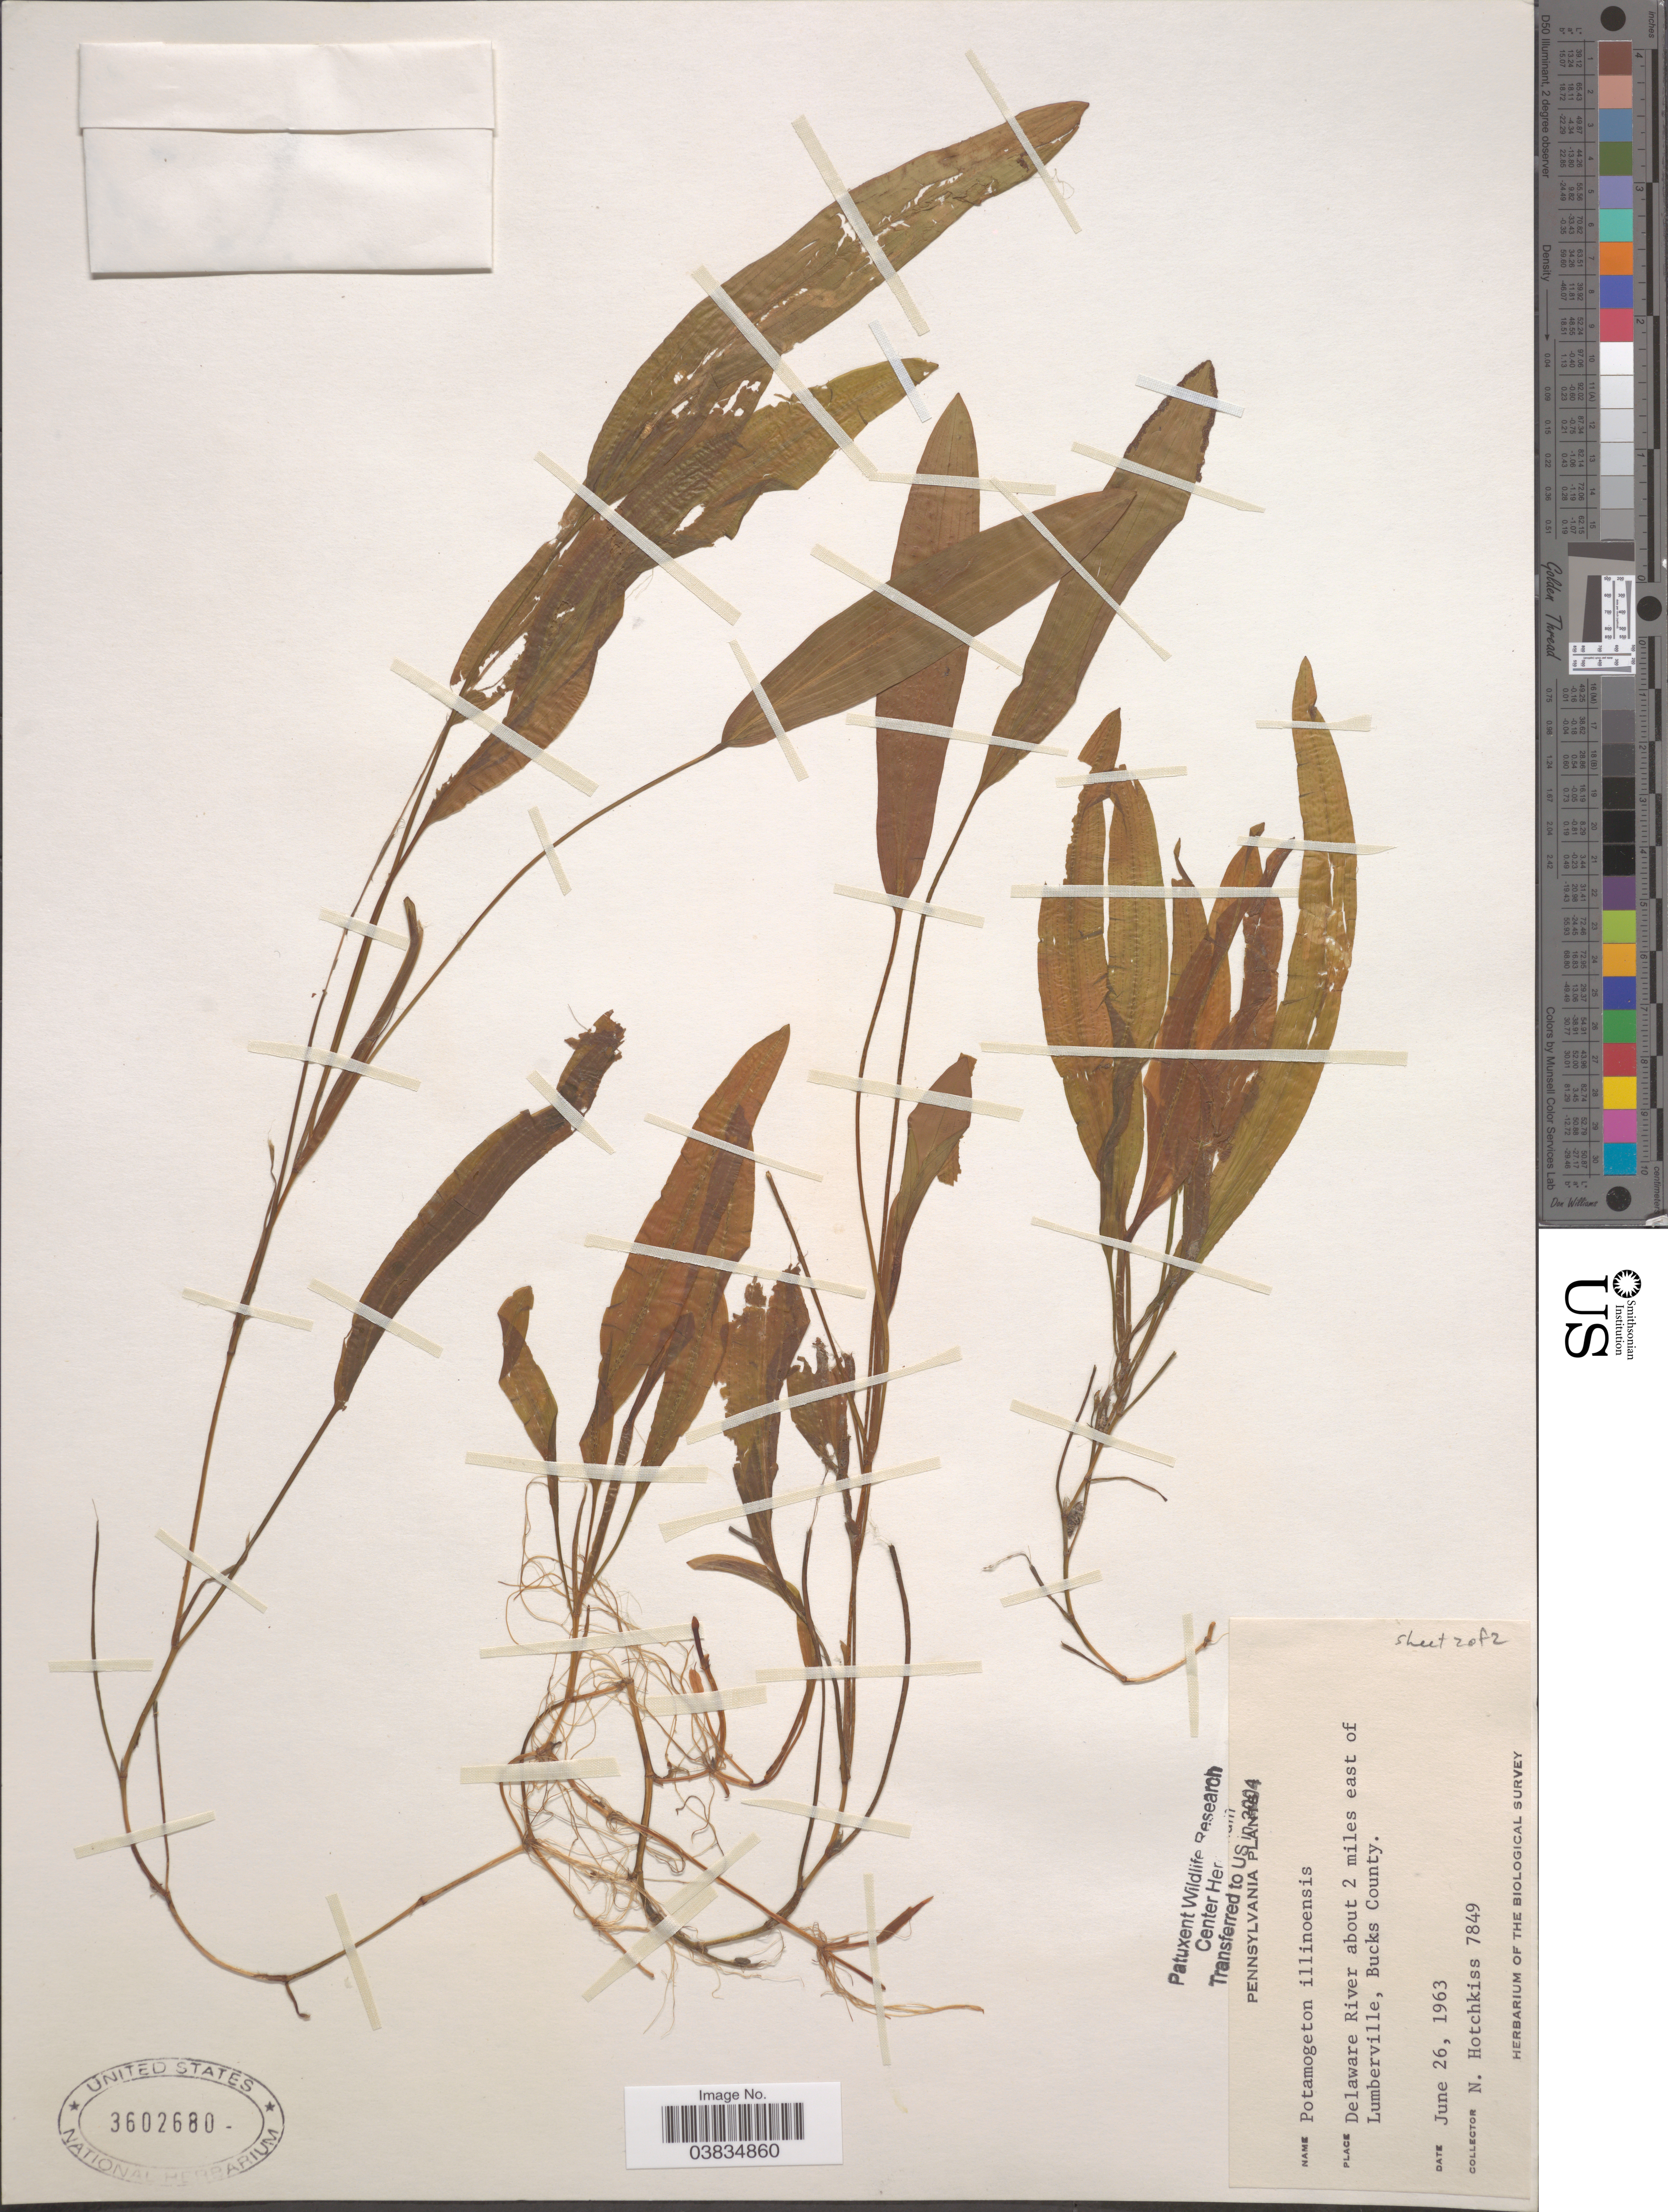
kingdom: Plantae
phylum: Tracheophyta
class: Liliopsida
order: Alismatales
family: Potamogetonaceae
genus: Potamogeton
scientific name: Potamogeton illinoensis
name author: Morong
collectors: N. Hotchkiss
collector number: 7849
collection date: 1963-06-26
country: United States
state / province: Pennsylvania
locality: Delaware River about 2 miles east of Lumberville, Bucks County.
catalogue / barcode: US 3602680